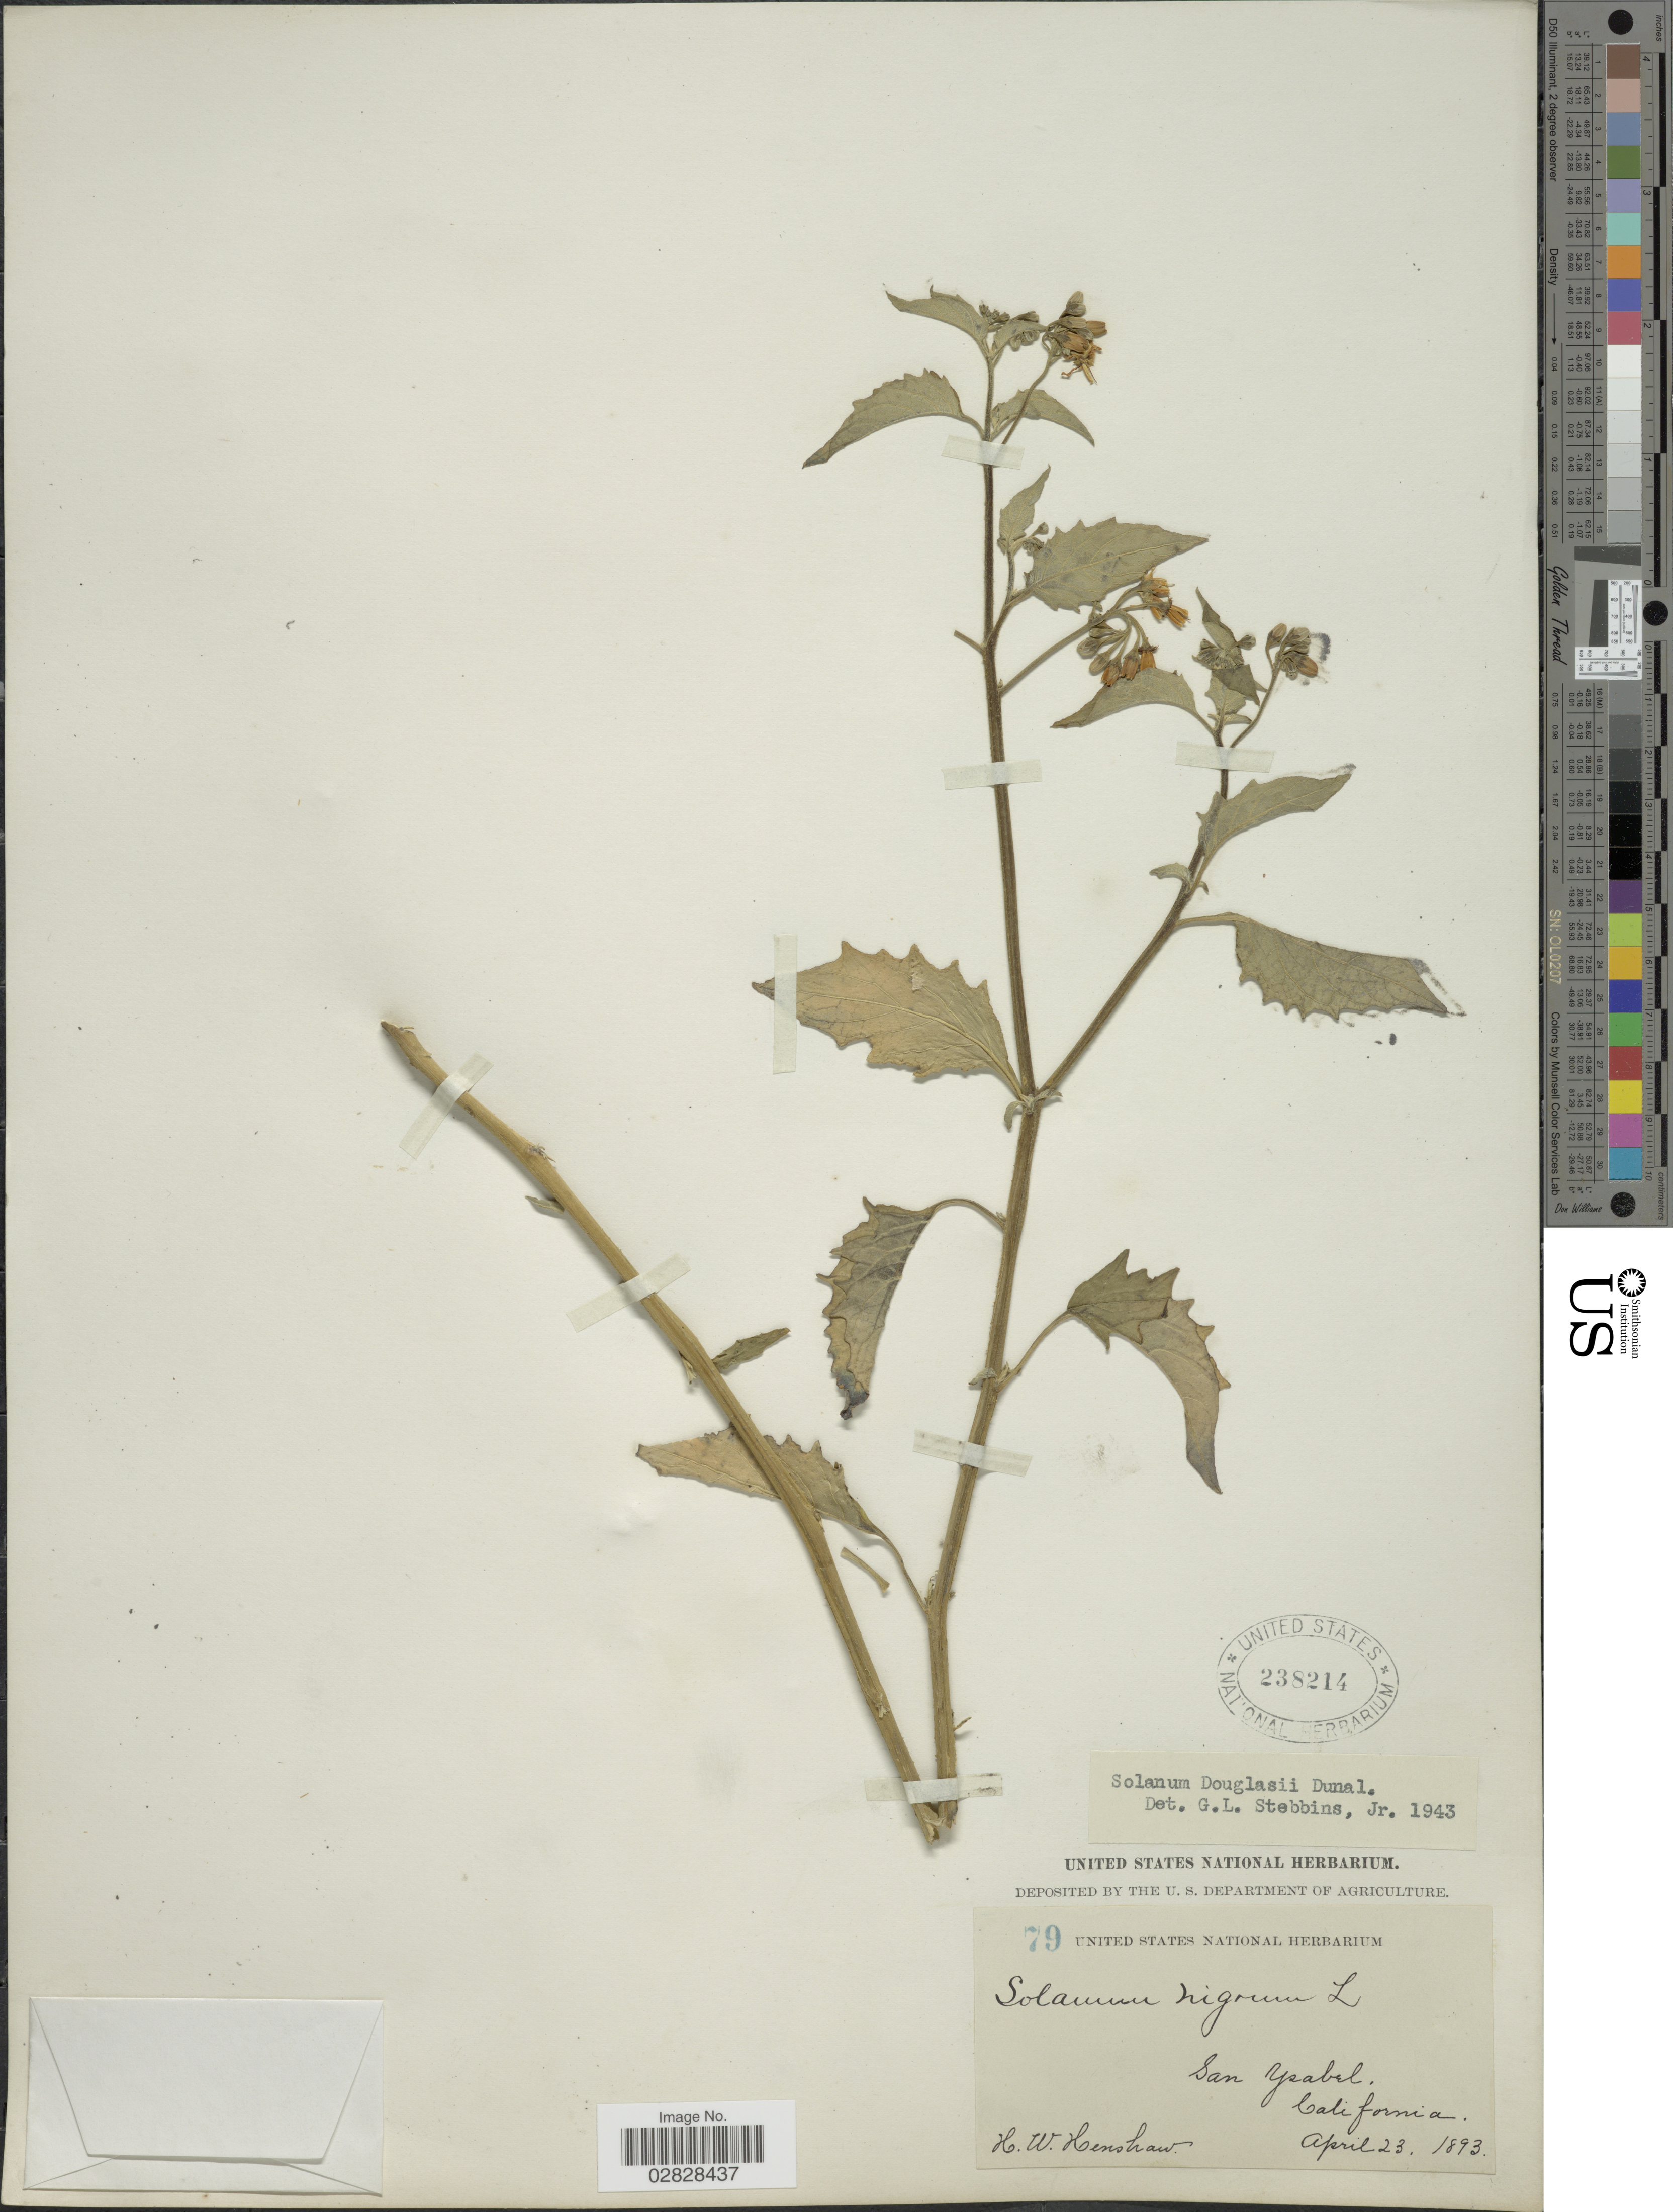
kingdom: Plantae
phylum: Tracheophyta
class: Magnoliopsida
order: Solanales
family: Solanaceae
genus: Solanum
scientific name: Solanum douglasii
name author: Dunal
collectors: H. Henshaw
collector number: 79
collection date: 1893-04-23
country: United States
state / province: California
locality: San Ysabel.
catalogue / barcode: US 238214